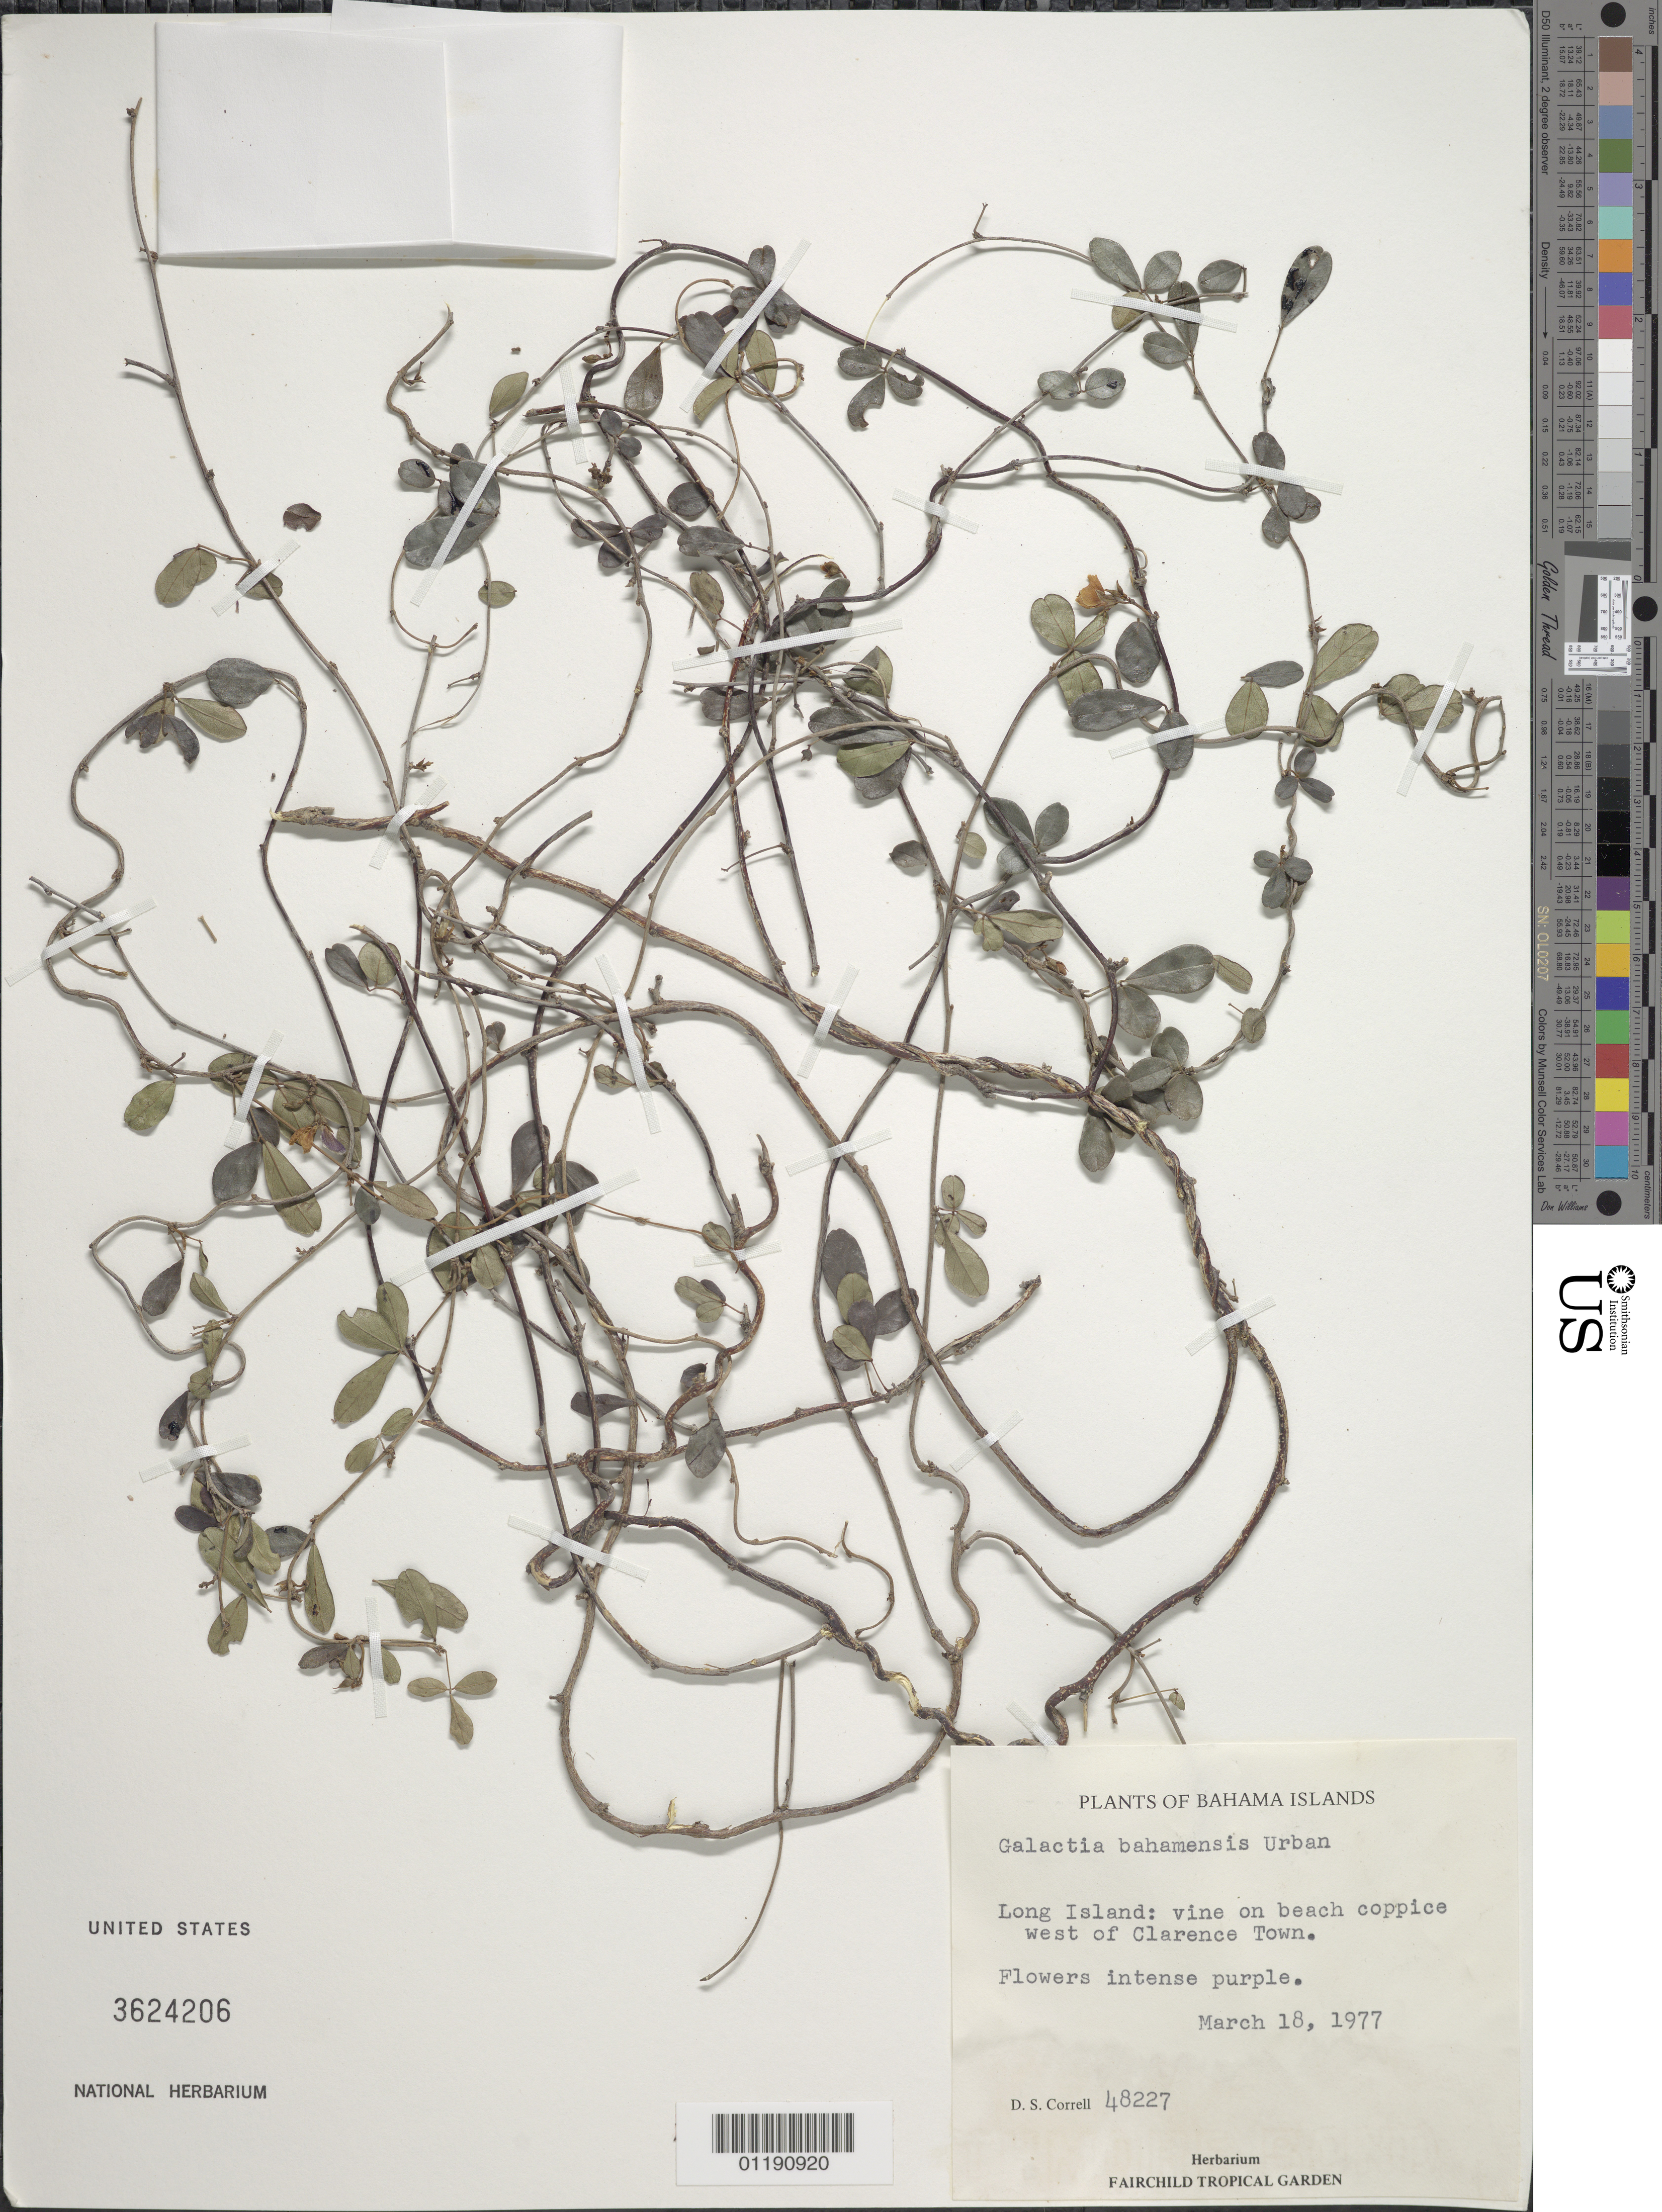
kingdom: Plantae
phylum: Tracheophyta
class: Magnoliopsida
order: Fabales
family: Fabaceae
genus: Galactia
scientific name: Galactia bahamensis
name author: Urb.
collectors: D. S. Correll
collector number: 48227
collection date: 1977-03-18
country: Bahamas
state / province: Long Island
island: Long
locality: Long Island: on beach coppice W of Clarence Town.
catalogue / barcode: US 3624206